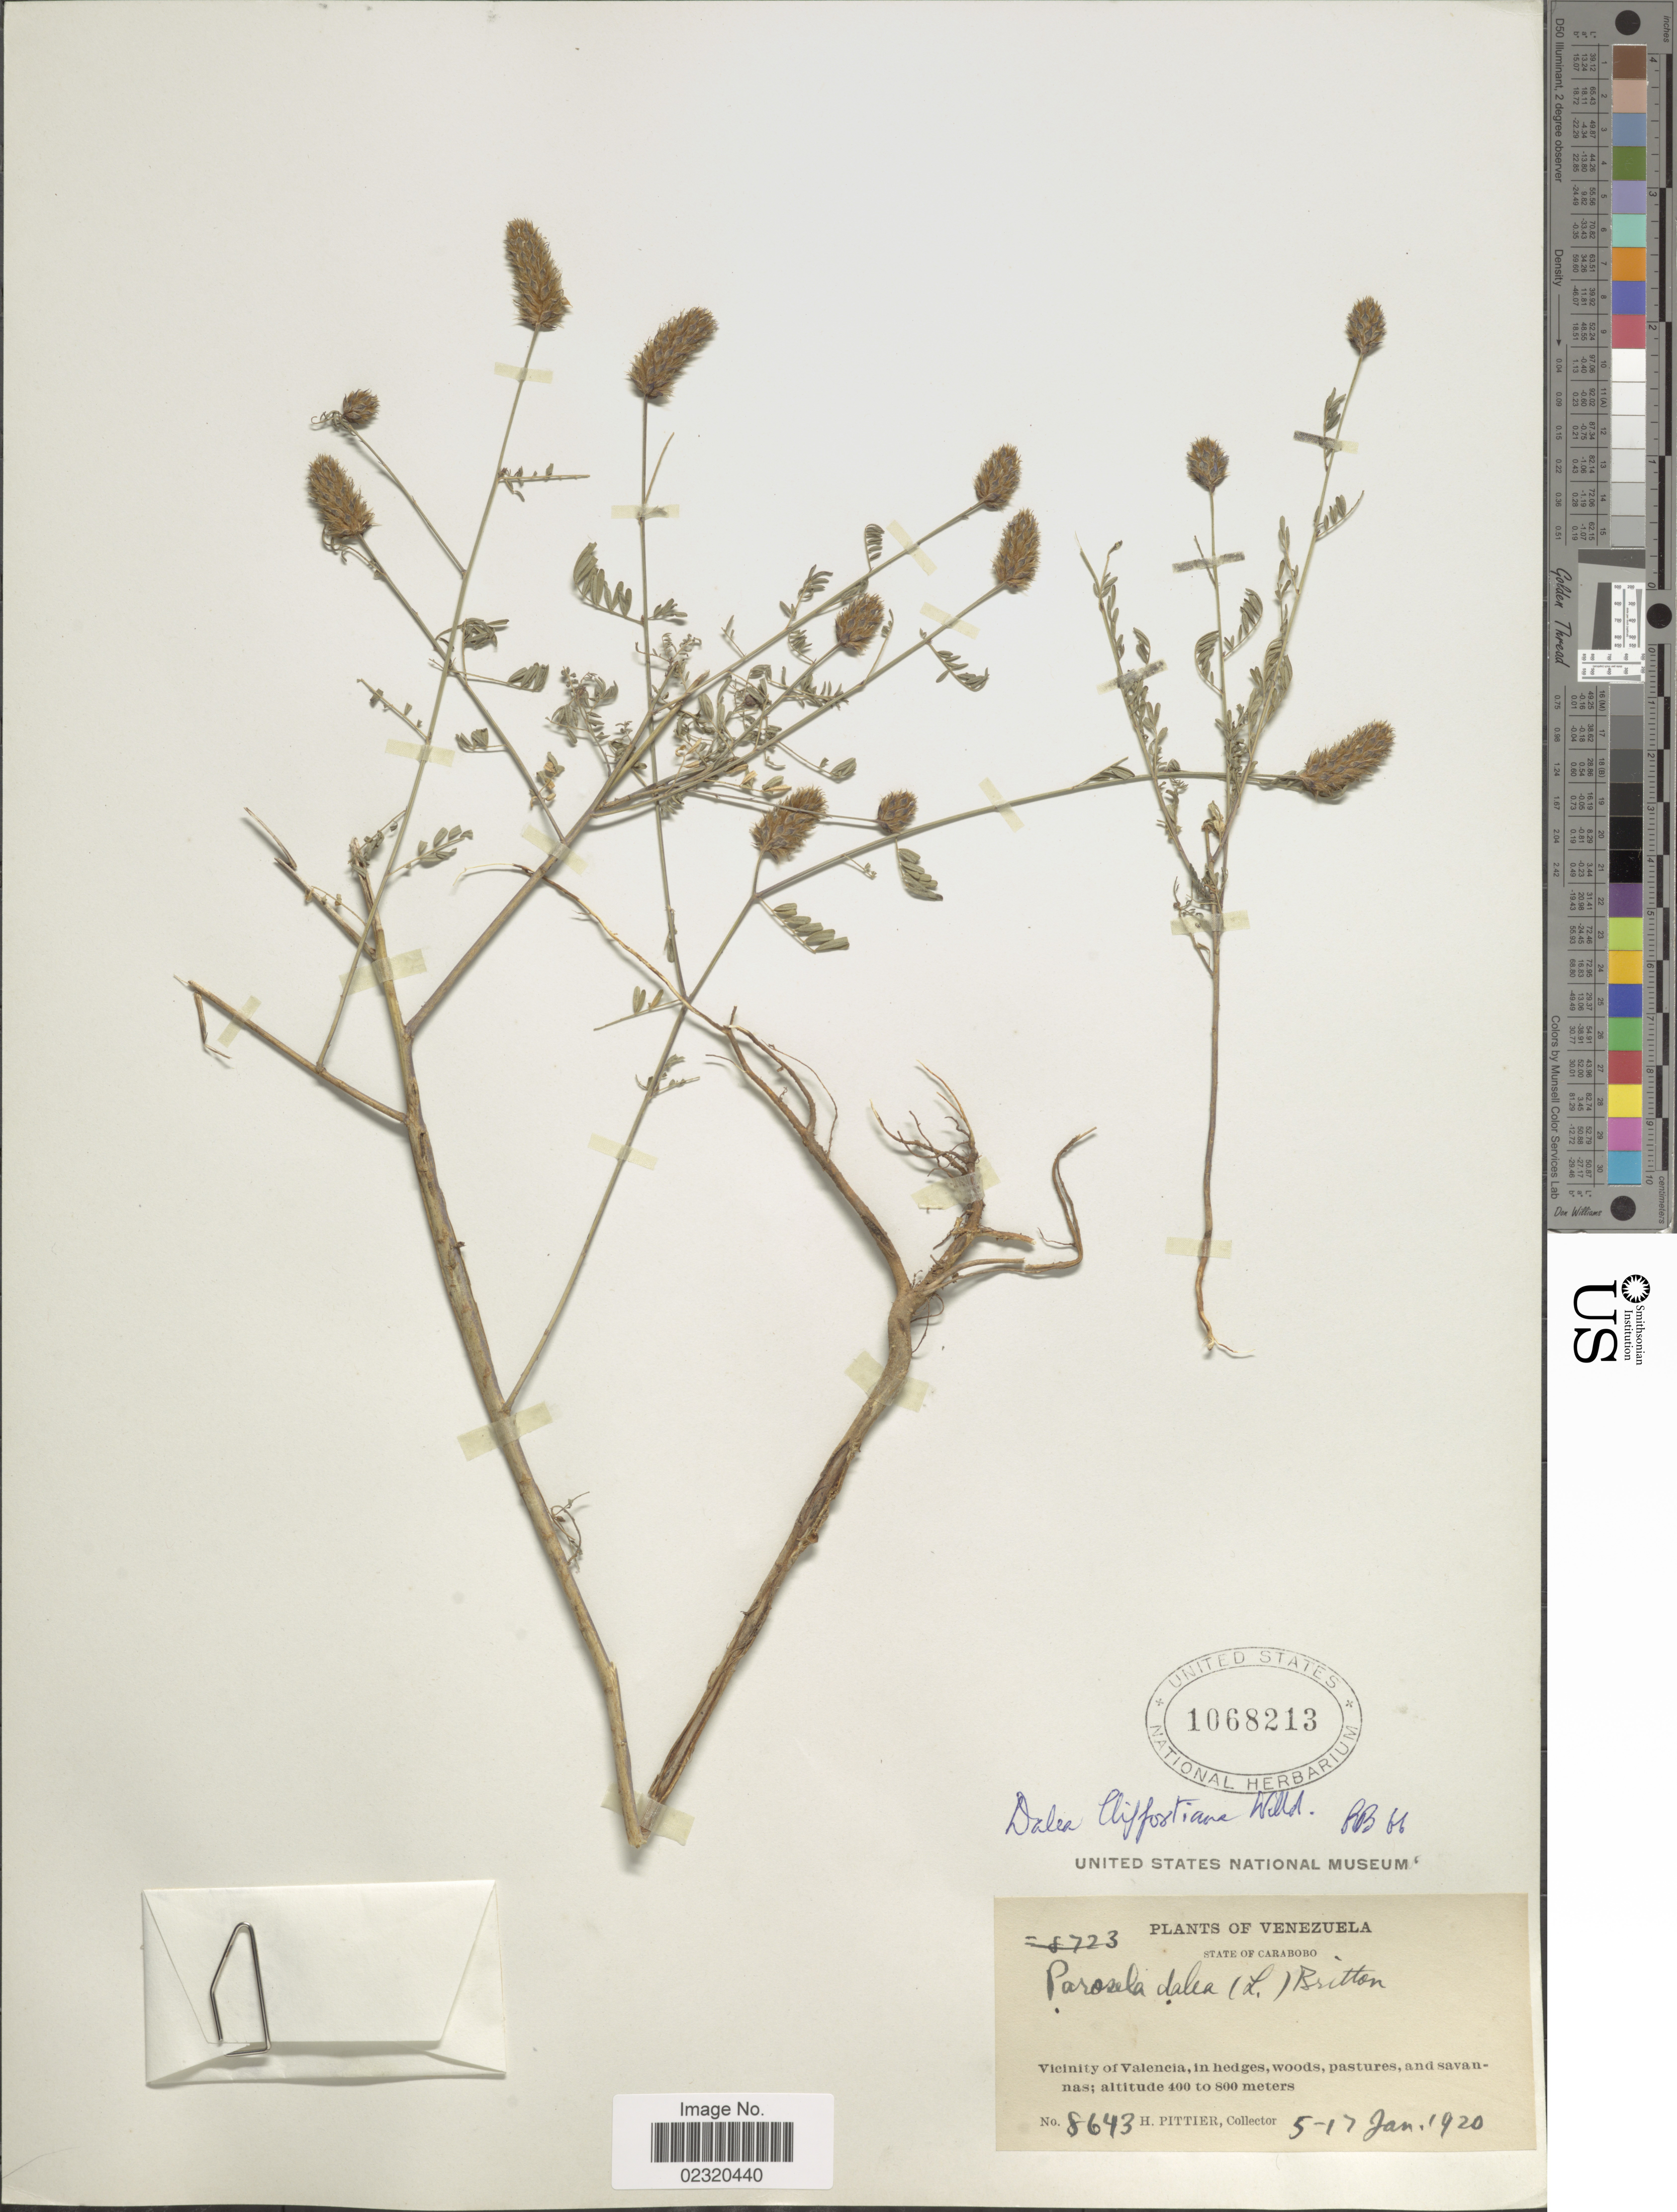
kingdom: Plantae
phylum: Tracheophyta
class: Magnoliopsida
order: Fabales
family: Fabaceae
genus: Dalea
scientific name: Dalea cliffortiana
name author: Willd.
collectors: H. F. Pittier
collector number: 8643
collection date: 1920-01-05/1920-01-17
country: Venezuela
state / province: Carabobo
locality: Vicinity of Valencia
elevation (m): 400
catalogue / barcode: US 1068213